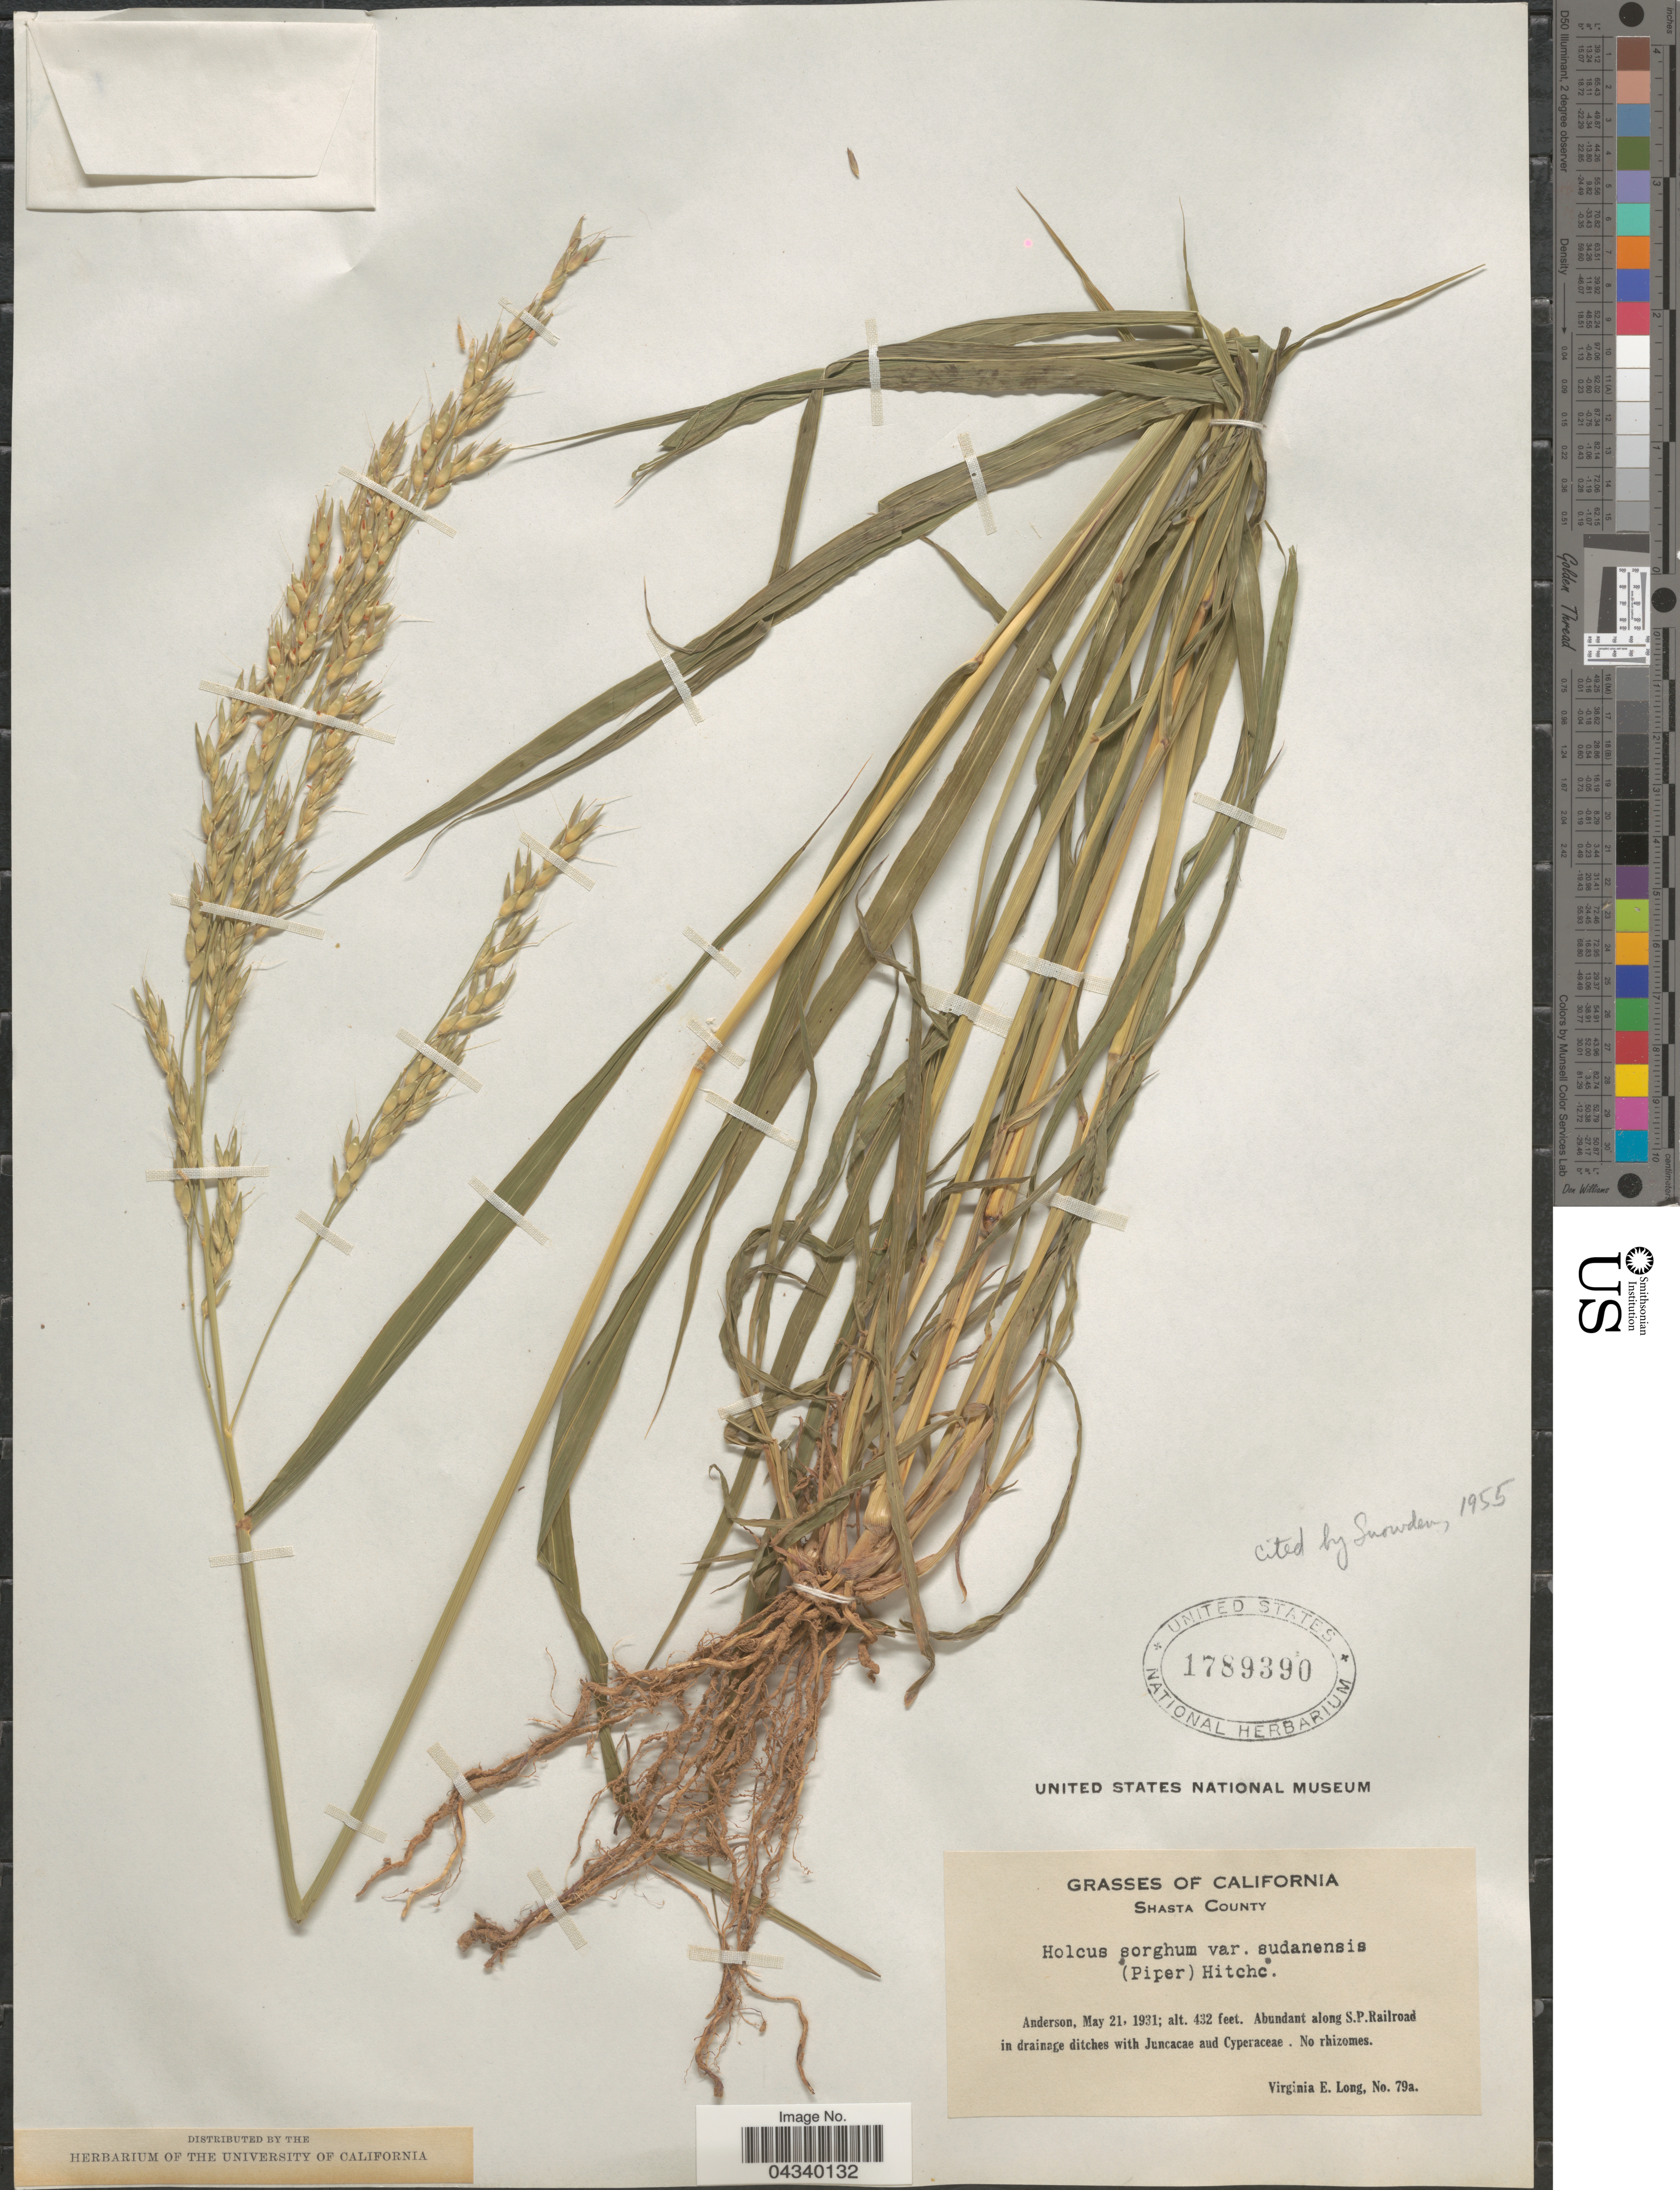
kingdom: Plantae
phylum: Tracheophyta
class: Liliopsida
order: Poales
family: Poaceae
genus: Sorghum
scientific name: Sorghum drummondii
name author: (Steud.) Nees ex Millsp. & Chase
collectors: V. Long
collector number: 79a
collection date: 1931-05-21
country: United States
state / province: California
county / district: Shasta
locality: Shasta County. Anderson. Along S. P. Railroad in drainage ditches.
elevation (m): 132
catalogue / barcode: US 1789390